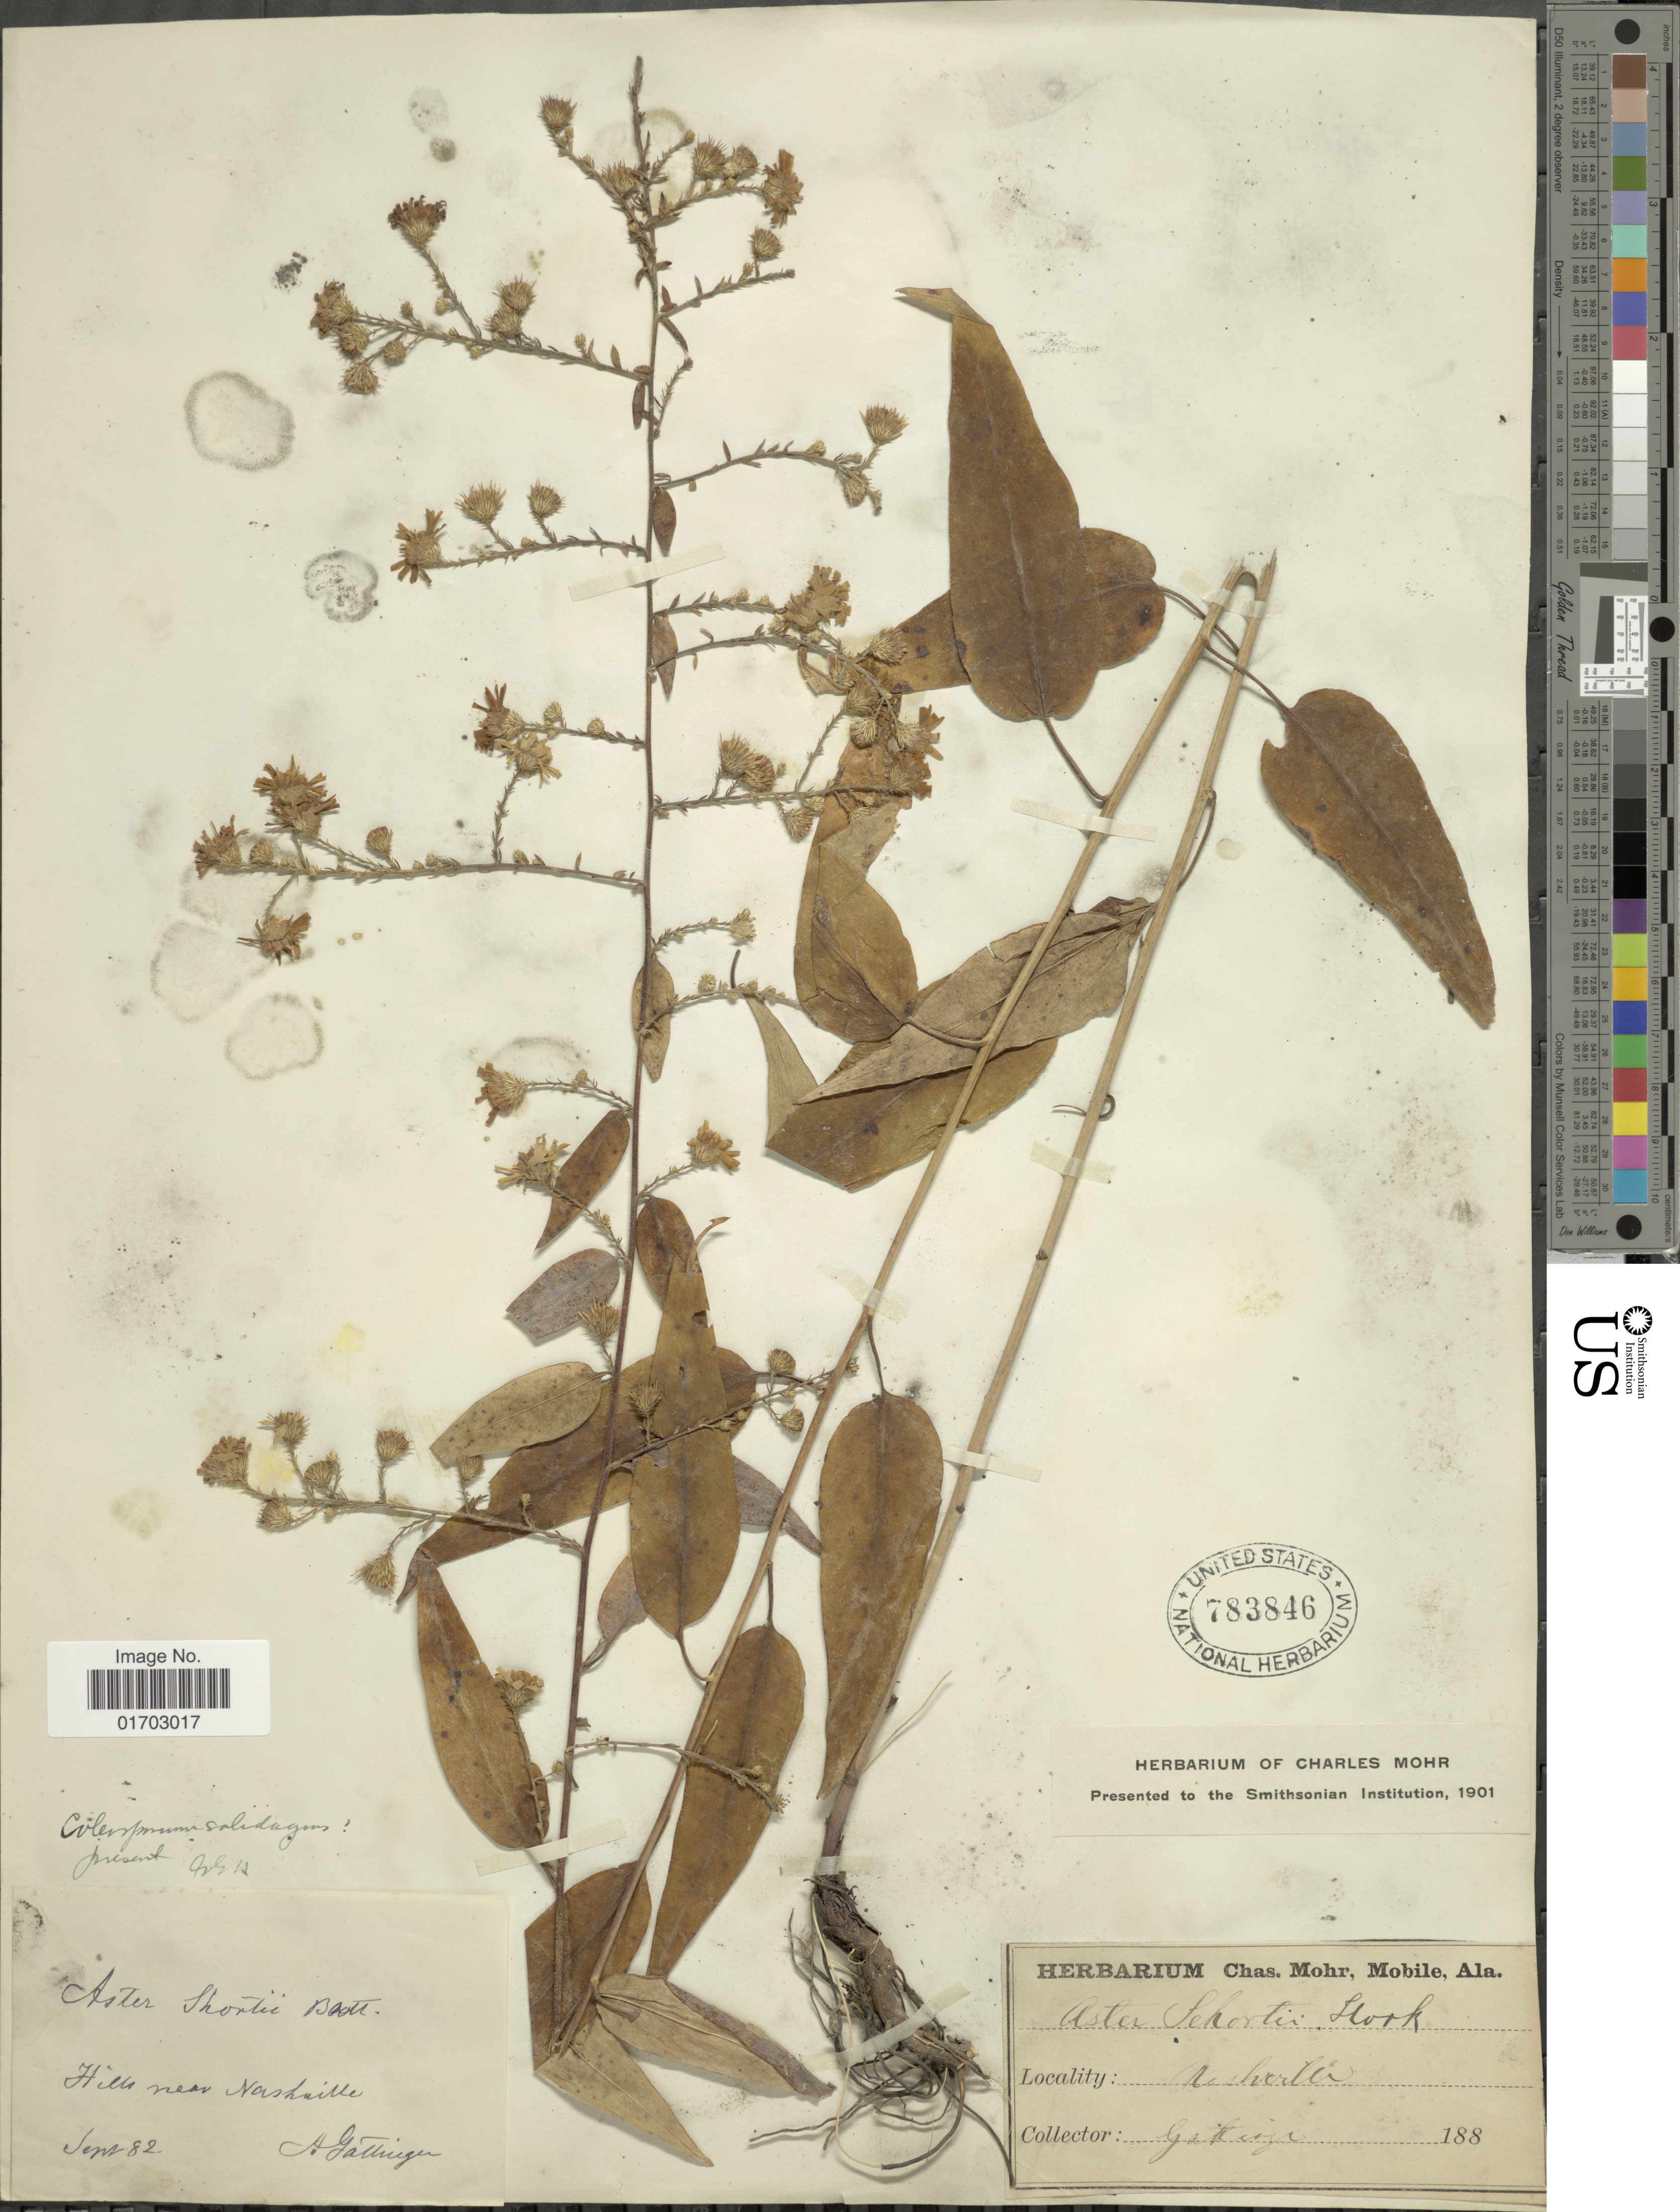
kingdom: Plantae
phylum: Tracheophyta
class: Magnoliopsida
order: Asterales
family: Asteraceae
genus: Symphyotrichum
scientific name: Symphyotrichum shortii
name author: (Lindl.) G.L. Nesom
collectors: A. Gattinger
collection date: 1882-09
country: United States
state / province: Tennessee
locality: Hills near Nashville.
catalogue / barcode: US 783846